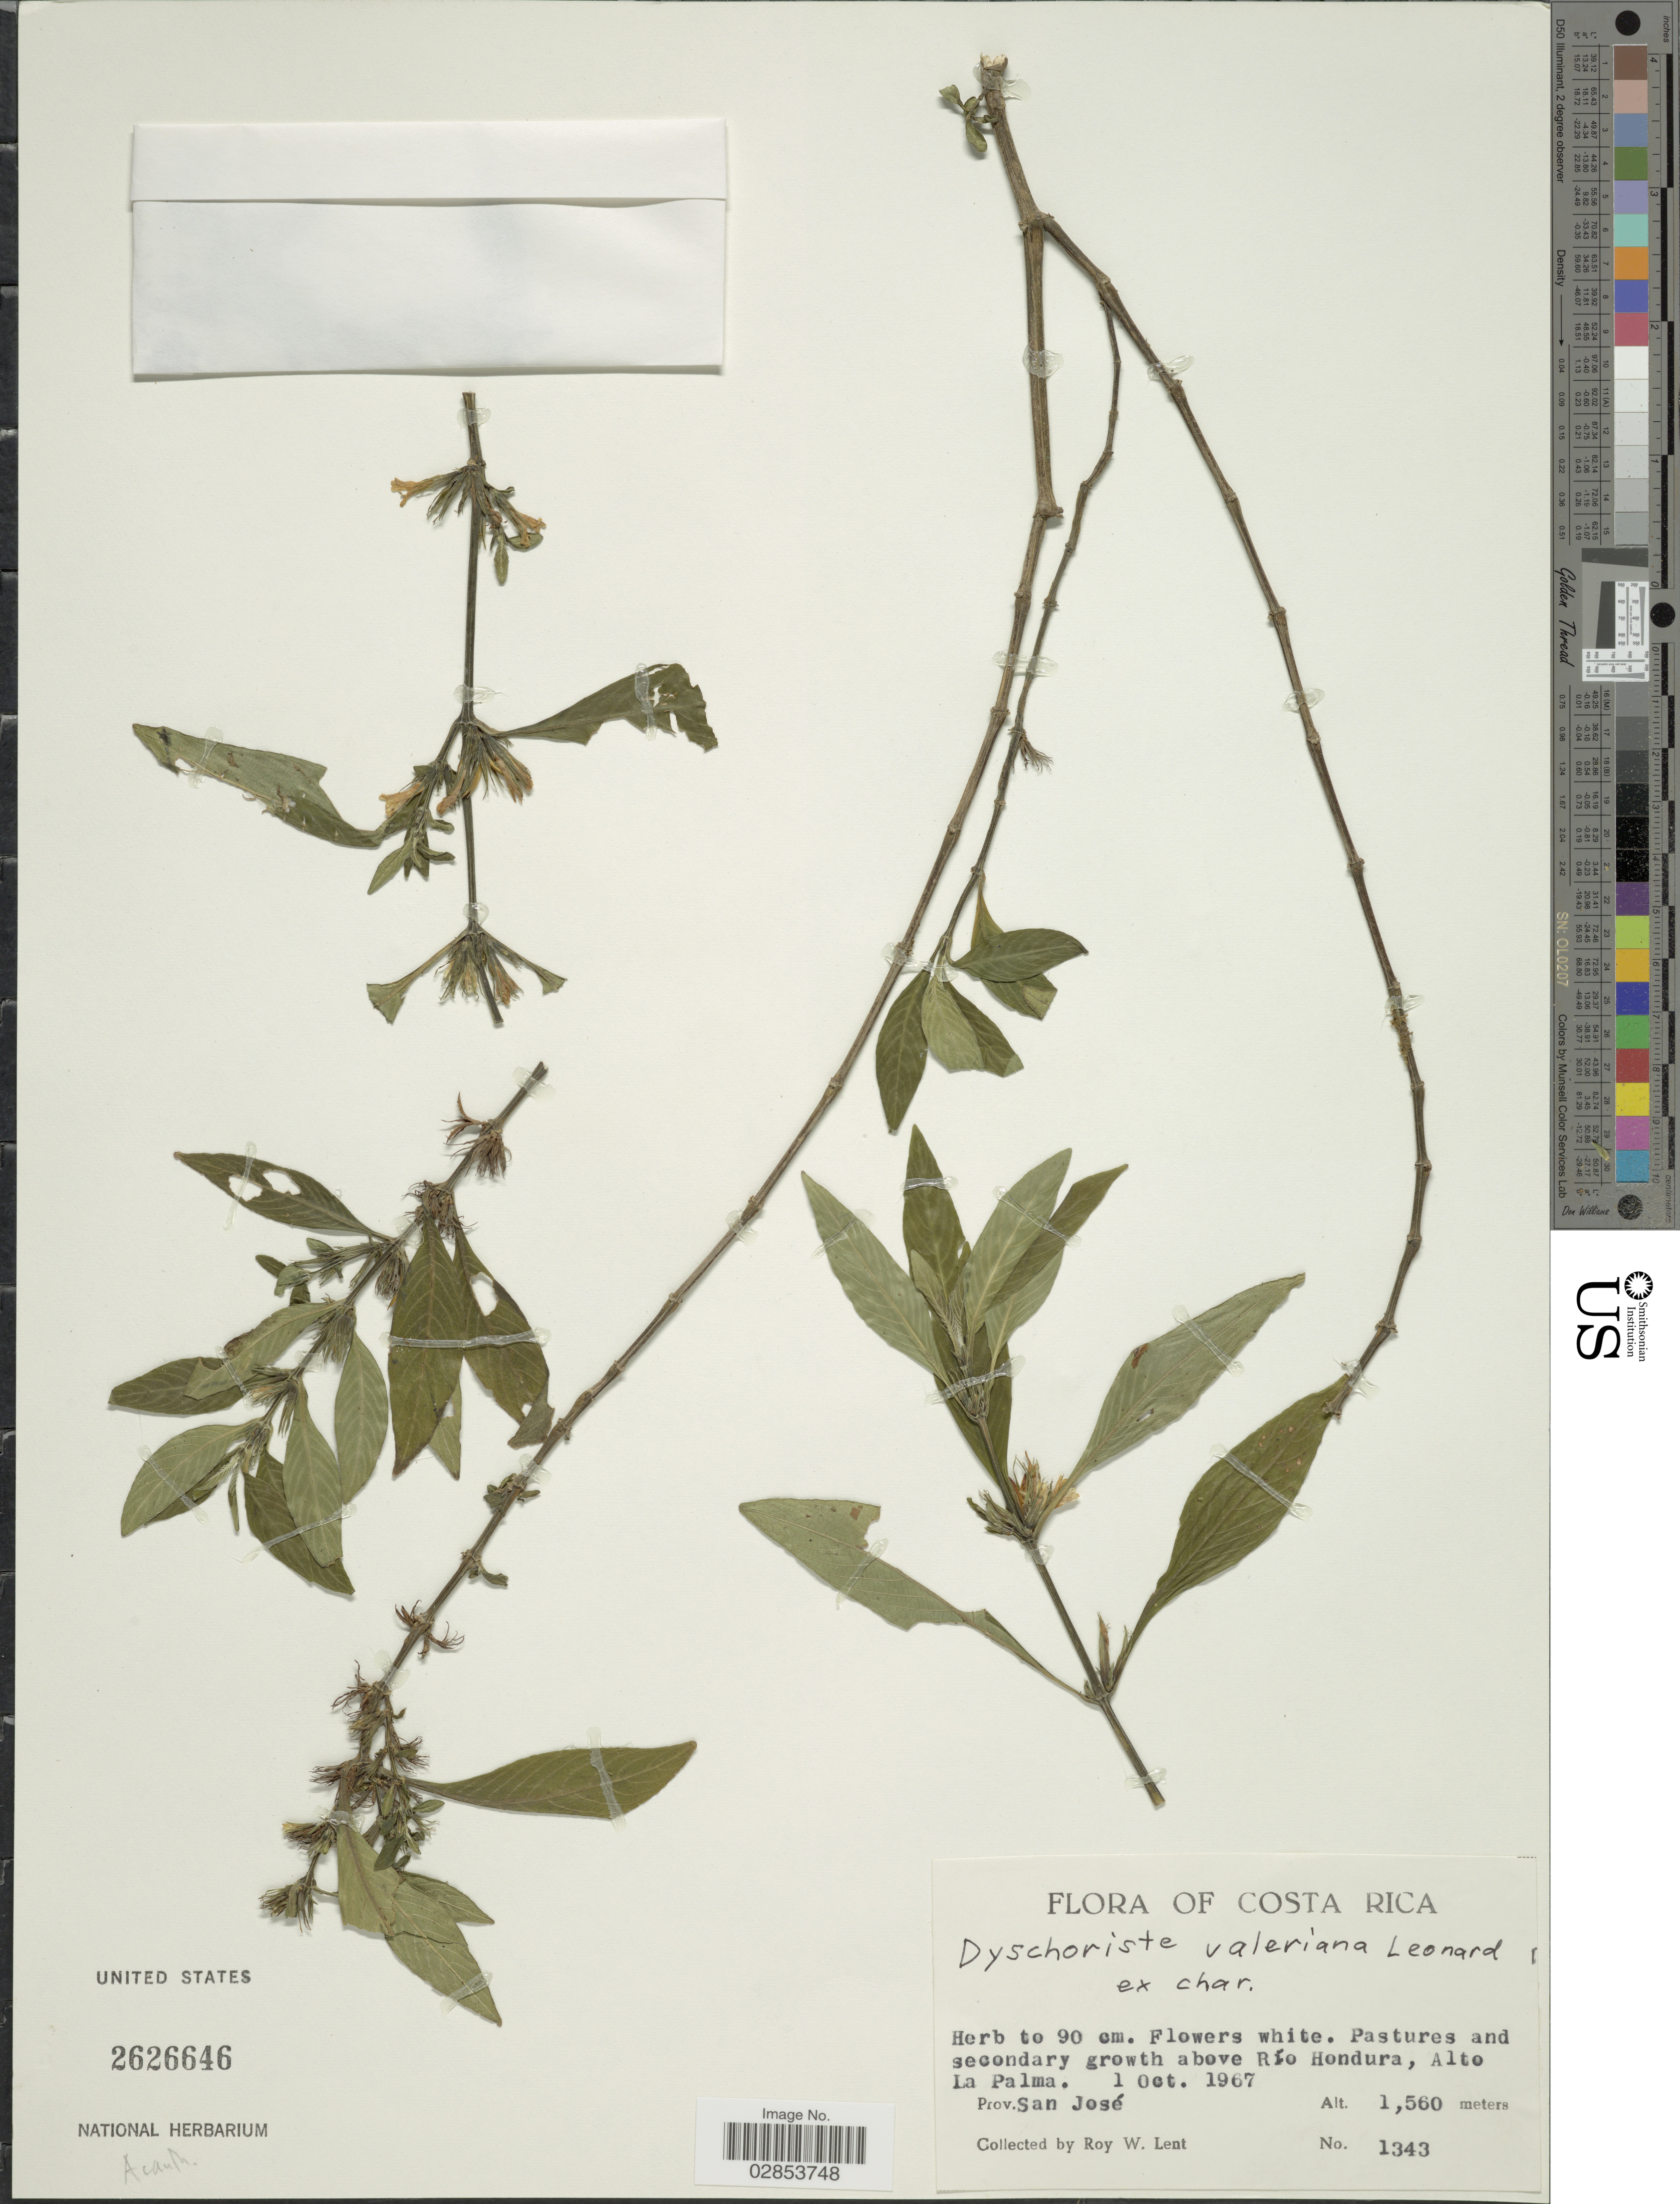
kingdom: Plantae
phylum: Tracheophyta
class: Magnoliopsida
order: Lamiales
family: Acanthaceae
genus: Hygrophila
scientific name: Hygrophila costata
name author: Nees & T. Nees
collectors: R. W. Lent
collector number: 1343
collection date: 1967-10-01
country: Costa Rica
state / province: San José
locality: Pastures and secondary growth above Río Hondura, Alto La Palma, Prov. San José.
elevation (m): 1560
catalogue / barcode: US 2626646